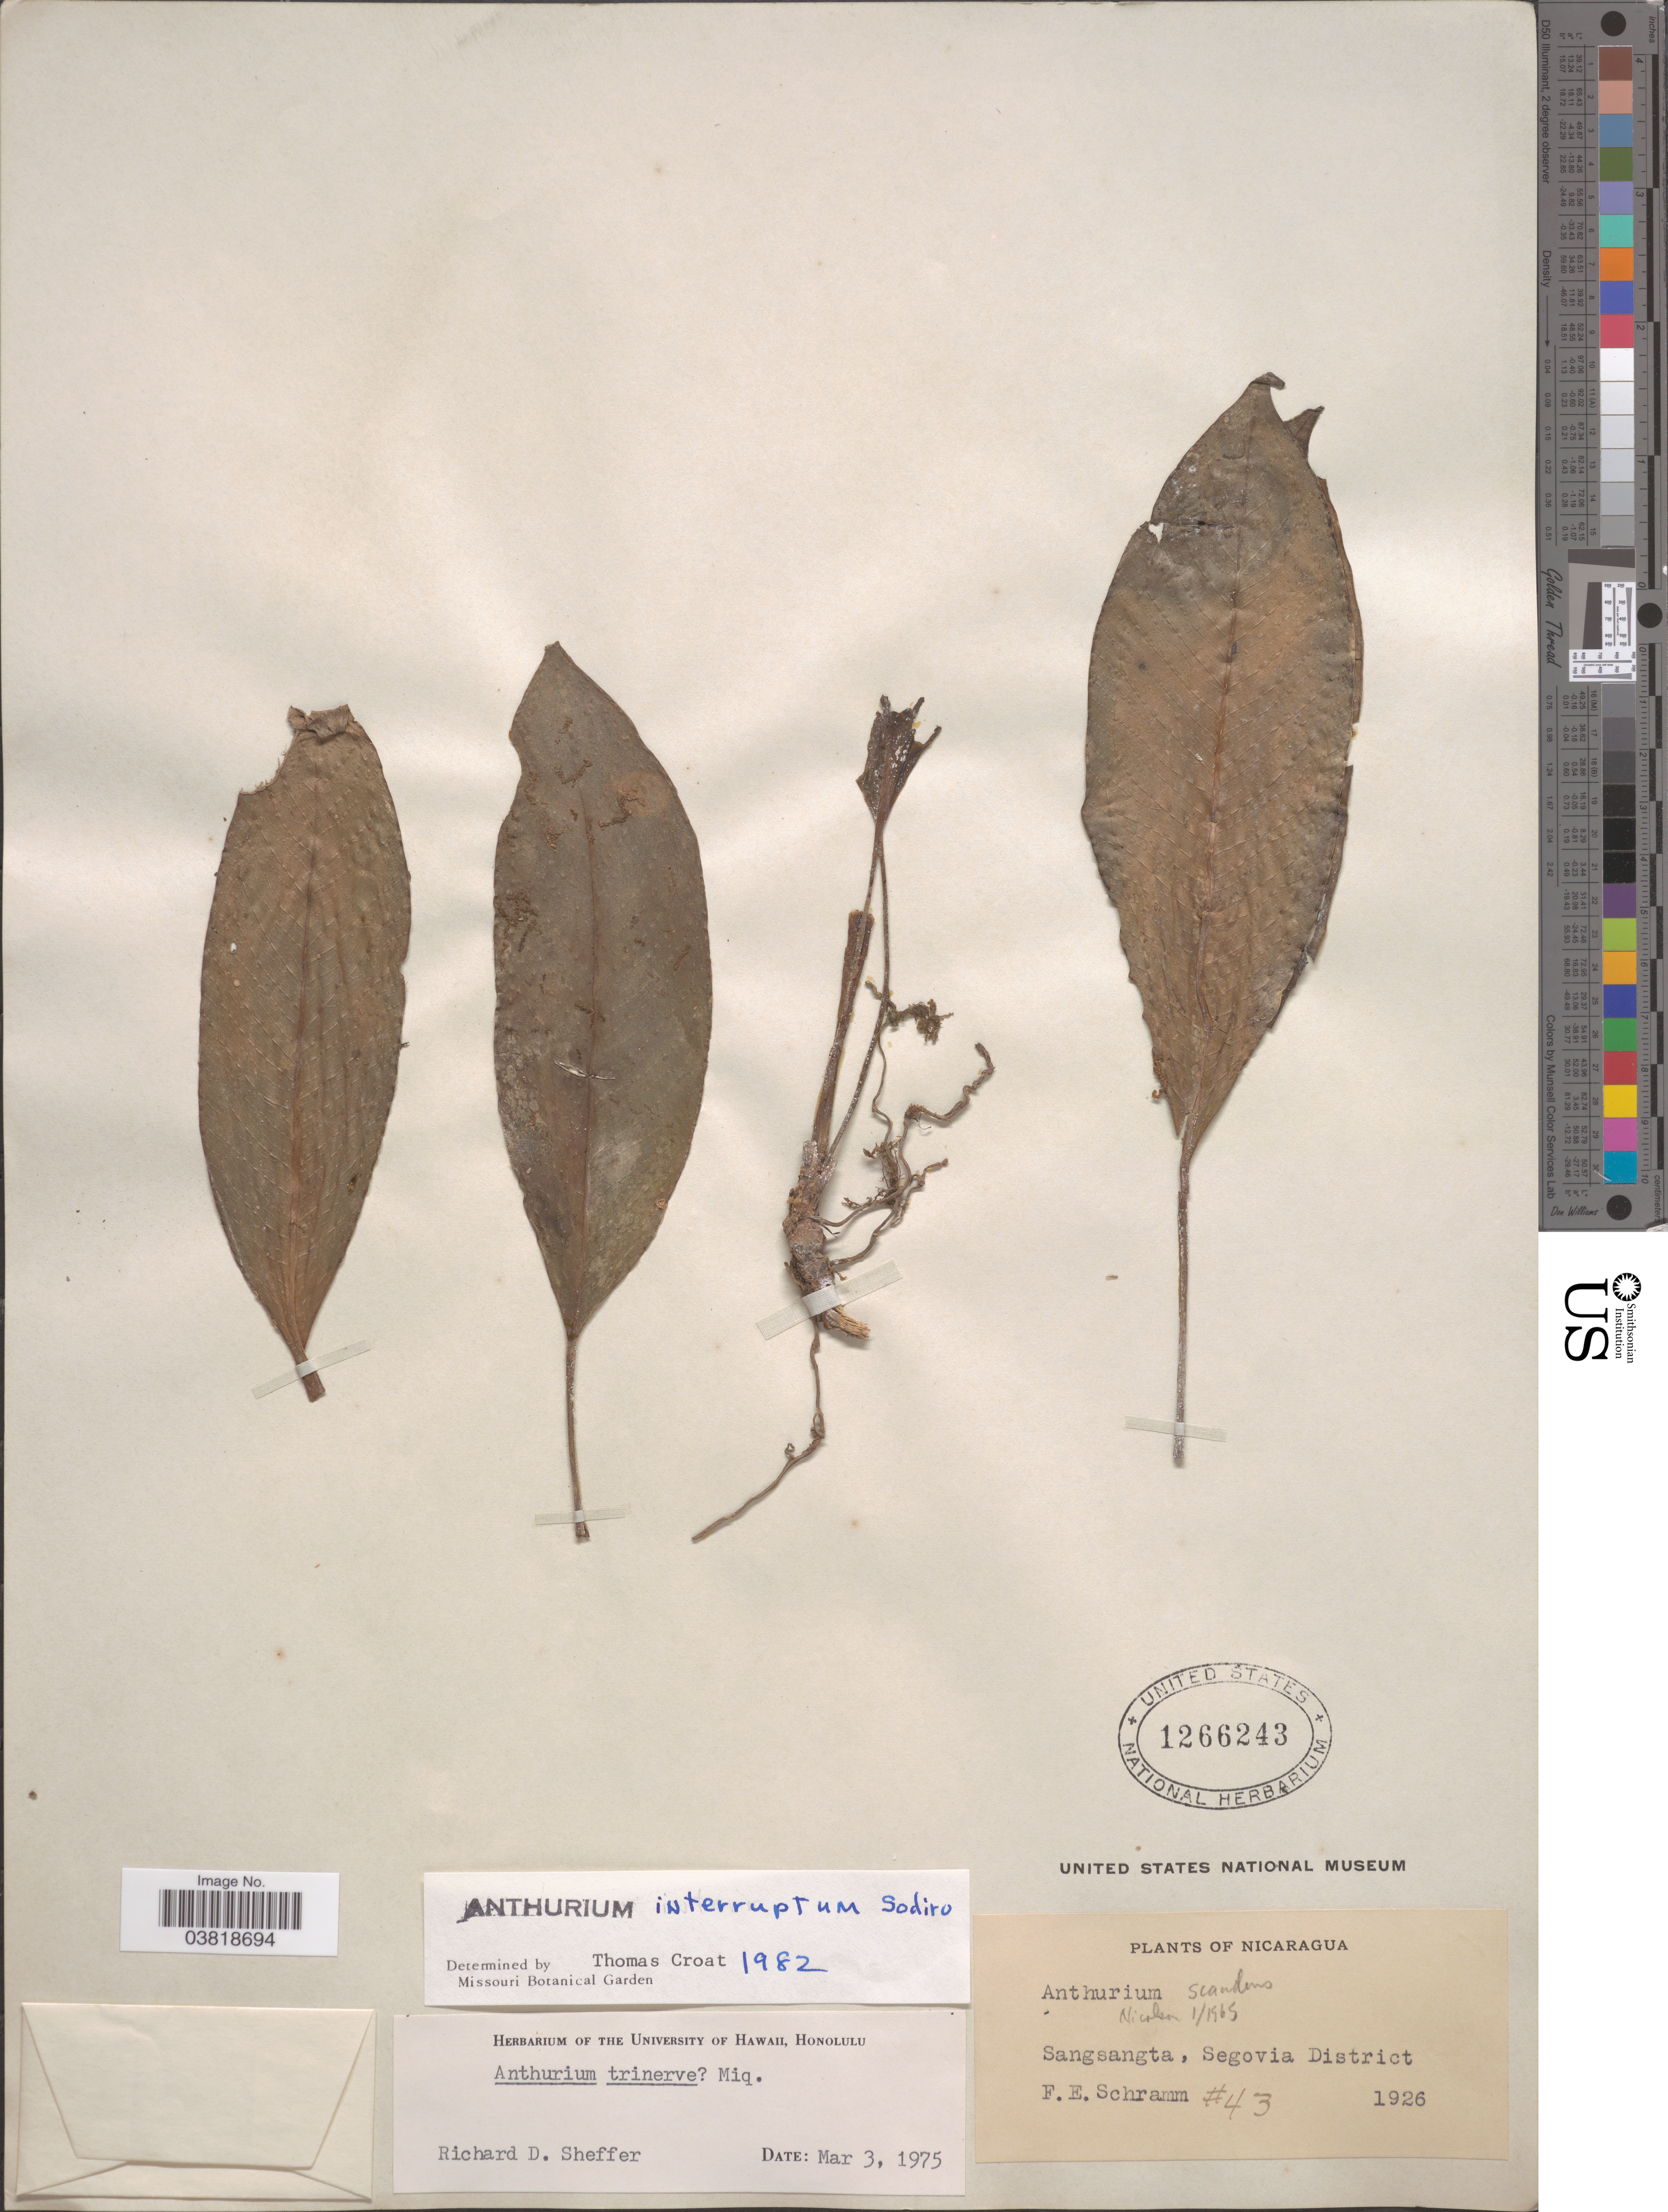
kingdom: Plantae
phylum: Tracheophyta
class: Liliopsida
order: Alismatales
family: Araceae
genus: Anthurium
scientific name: Anthurium interruptum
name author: Sodiro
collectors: F. E. Schramm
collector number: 43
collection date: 1926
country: Nicaragua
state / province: Nueva Segovia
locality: Sangsangta, Segovia District.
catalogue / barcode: US 1266243